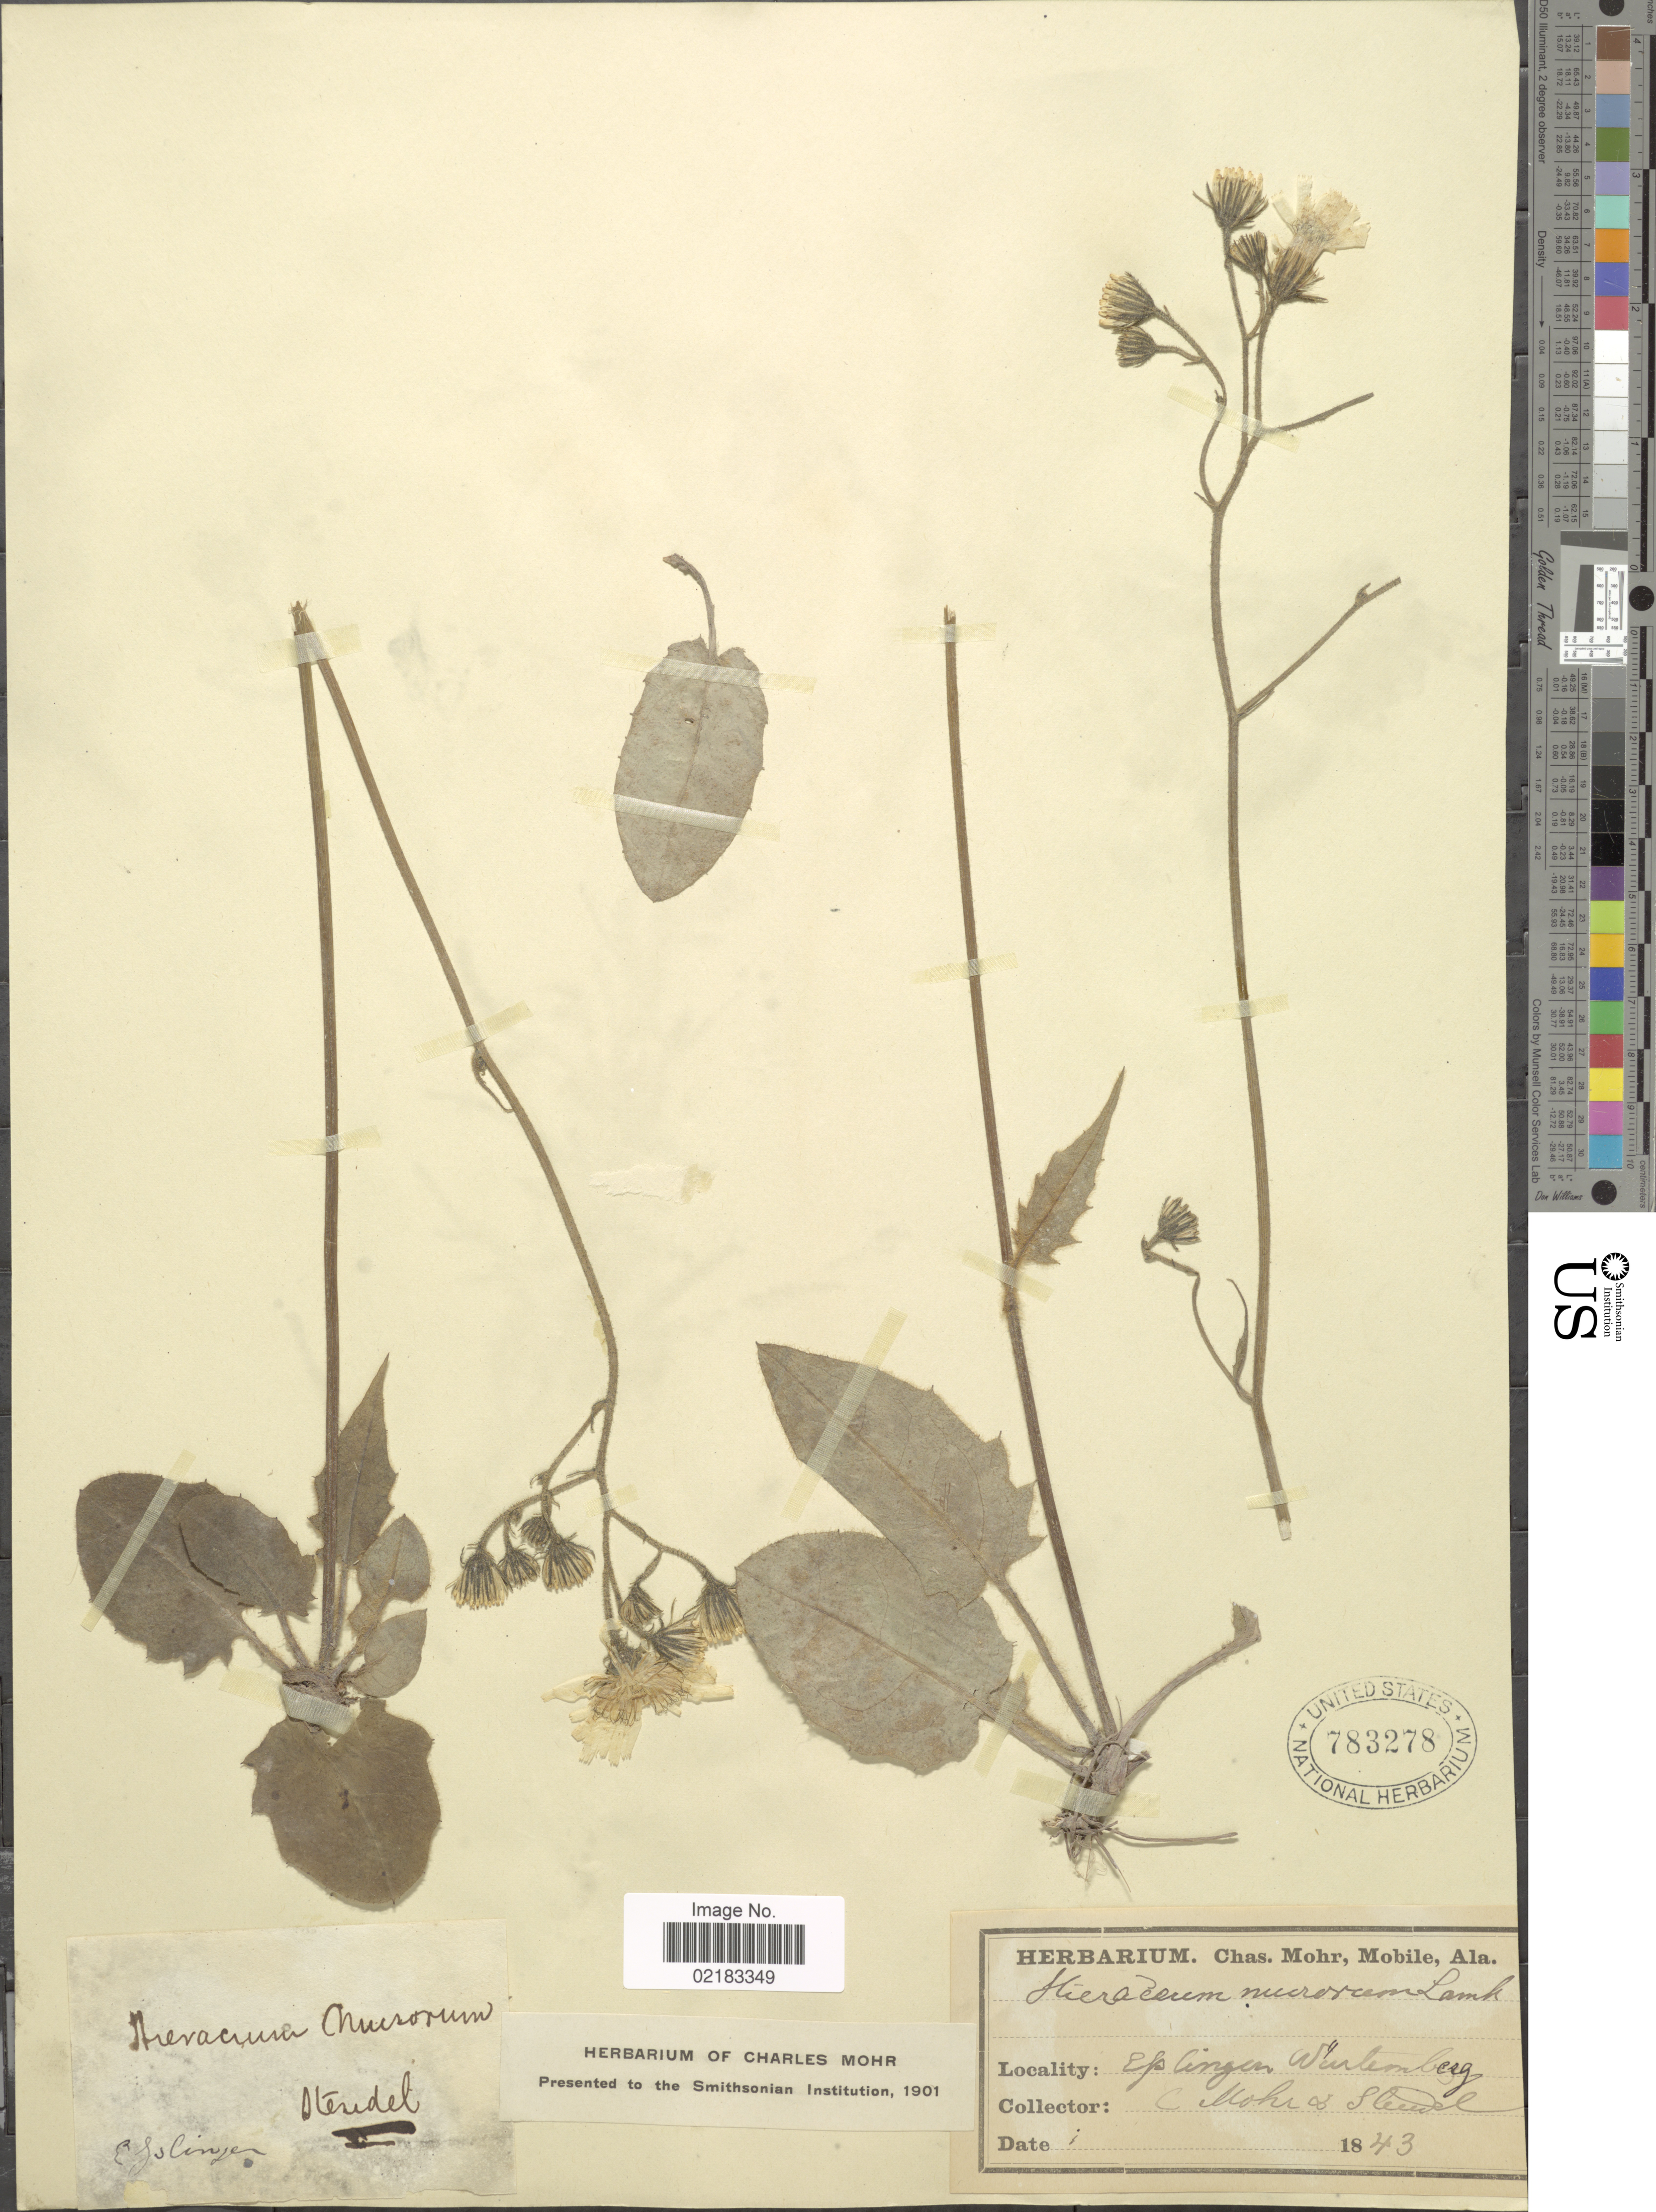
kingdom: Plantae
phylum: Tracheophyta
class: Magnoliopsida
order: Asterales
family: Asteraceae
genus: Hieracium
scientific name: Hieracium murorum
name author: L.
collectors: C. T. Mohr & Collector illegible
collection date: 1843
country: Germany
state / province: Baden-Württemberg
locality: Esslingen, Württemberg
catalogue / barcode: US 783278